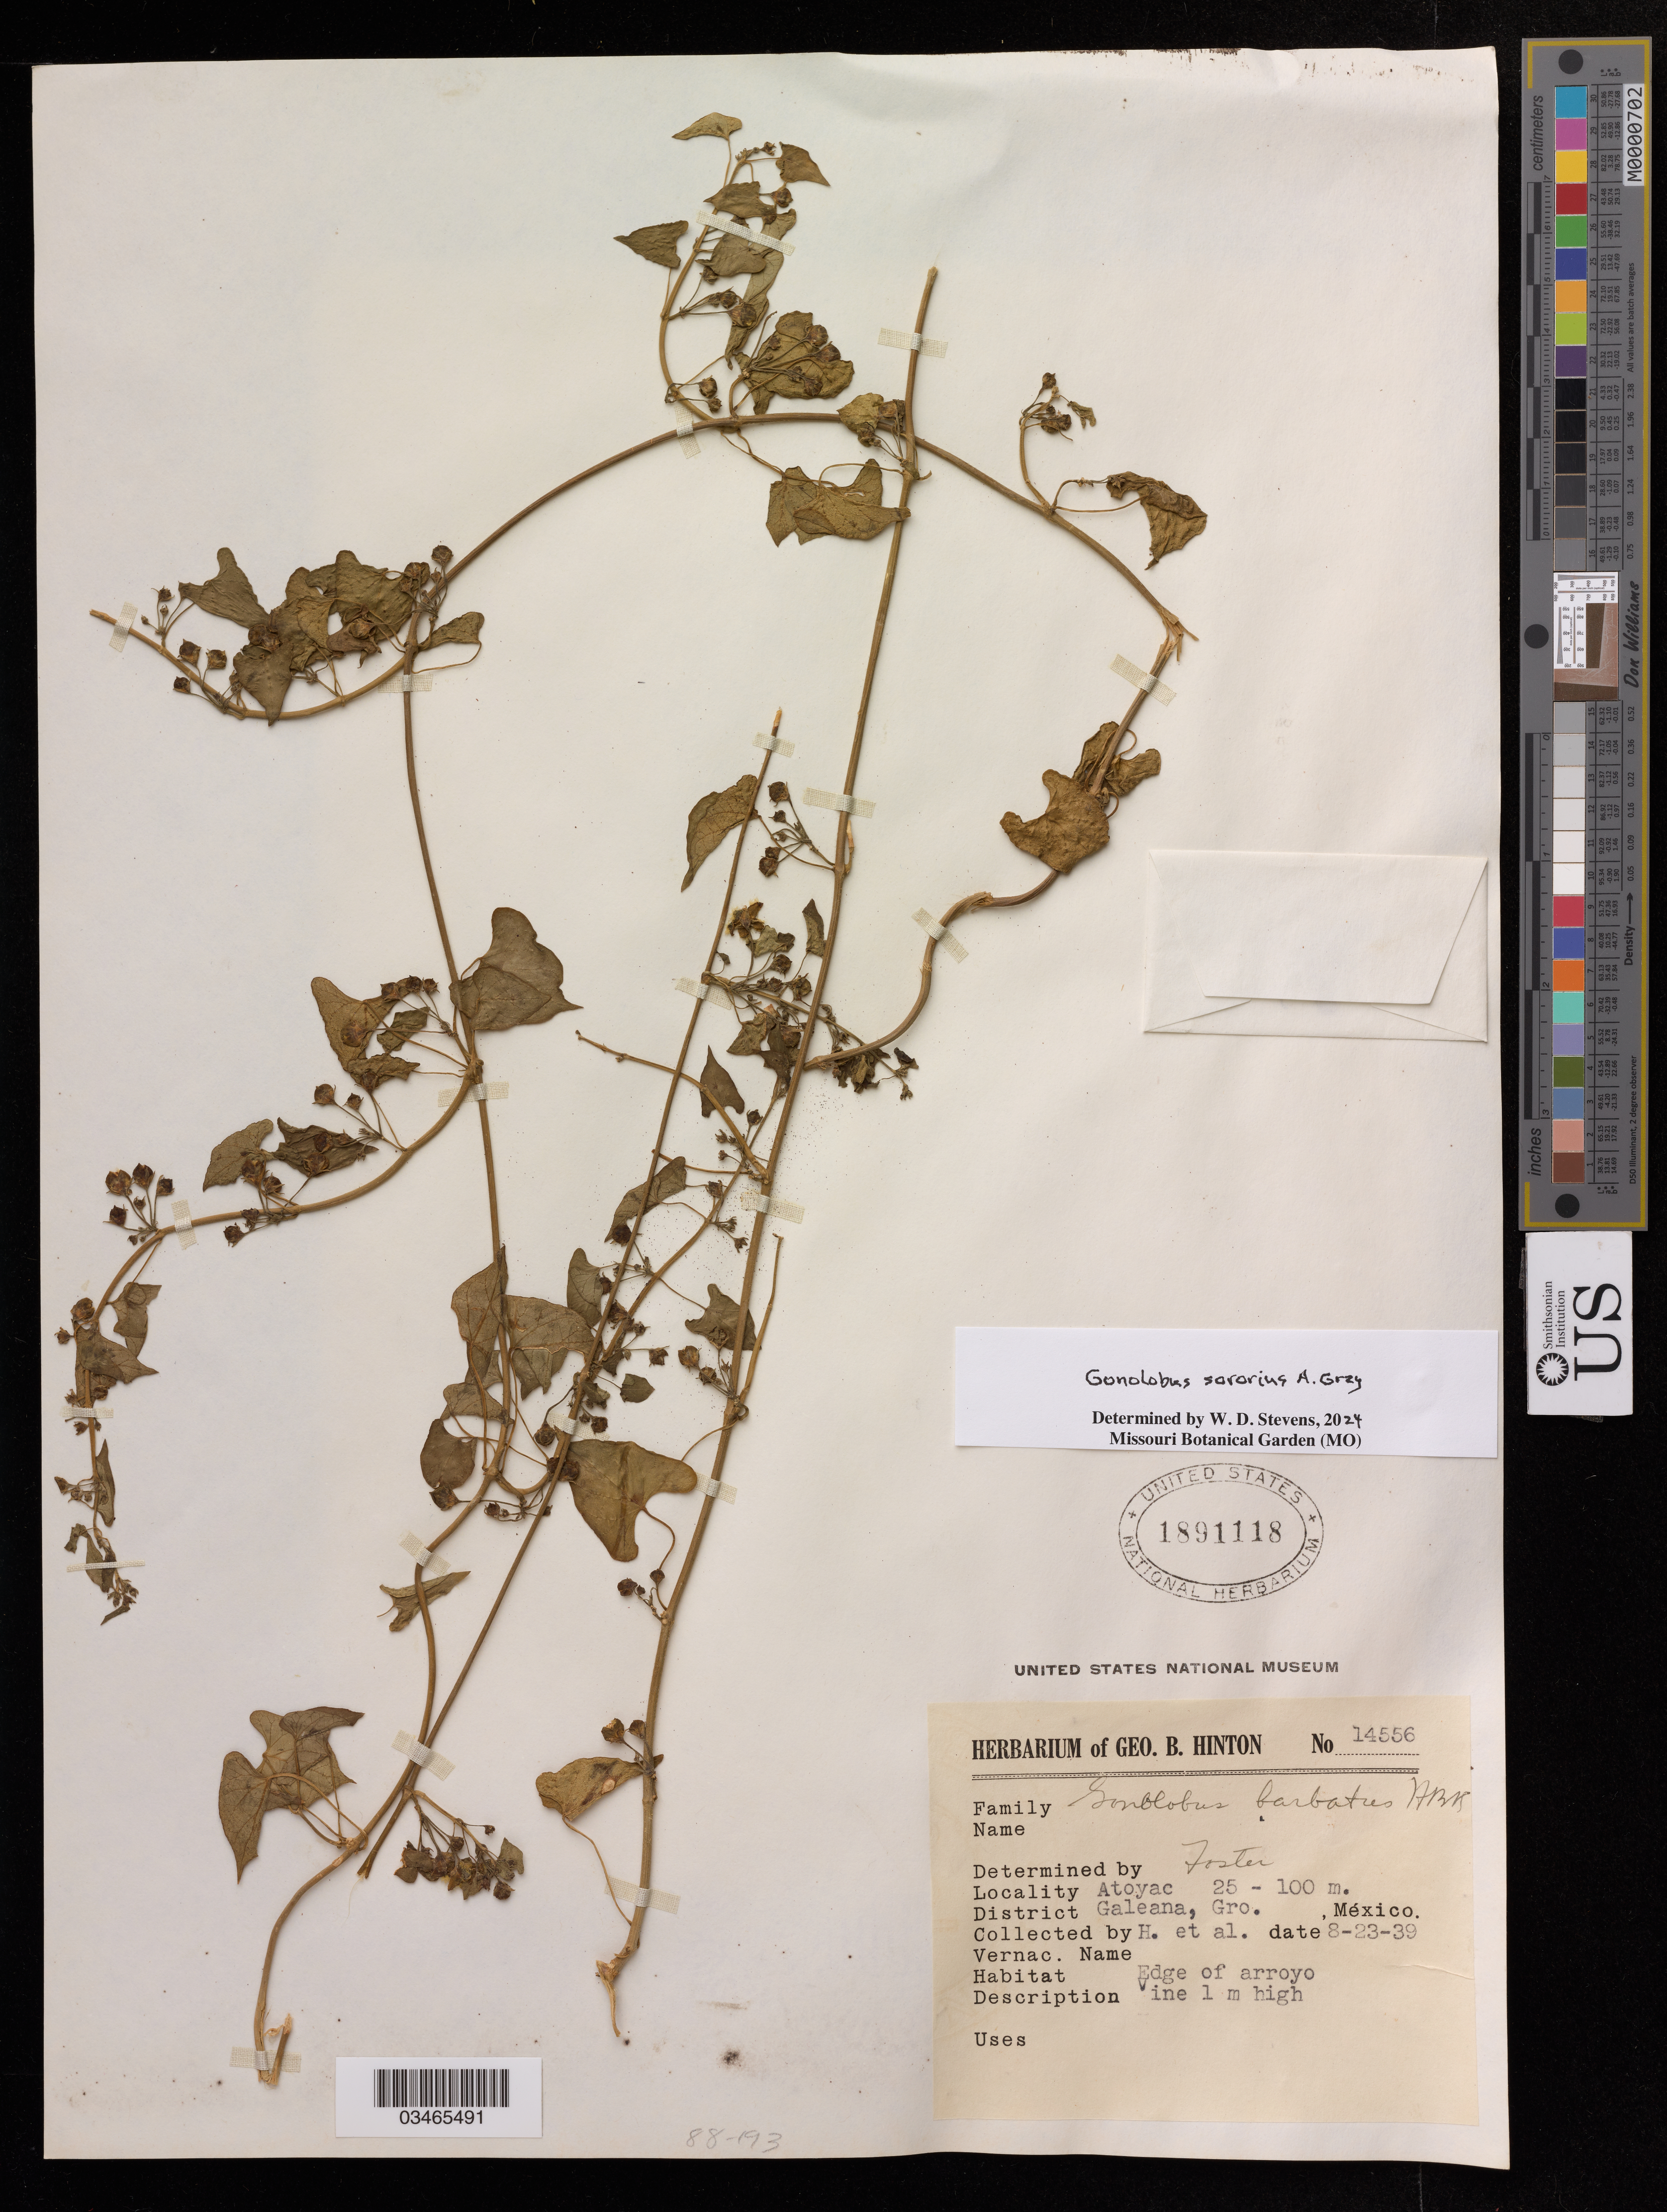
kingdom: Plantae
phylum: Tracheophyta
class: Magnoliopsida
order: Gentianales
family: Apocynaceae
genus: Gonolobus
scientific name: Gonolobus sororius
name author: A. Gray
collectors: H. & et al.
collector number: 14556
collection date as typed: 23 Aug39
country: Mexico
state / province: Nuevo León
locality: Atoyac, Galeana, Gro.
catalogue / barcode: US 1891118